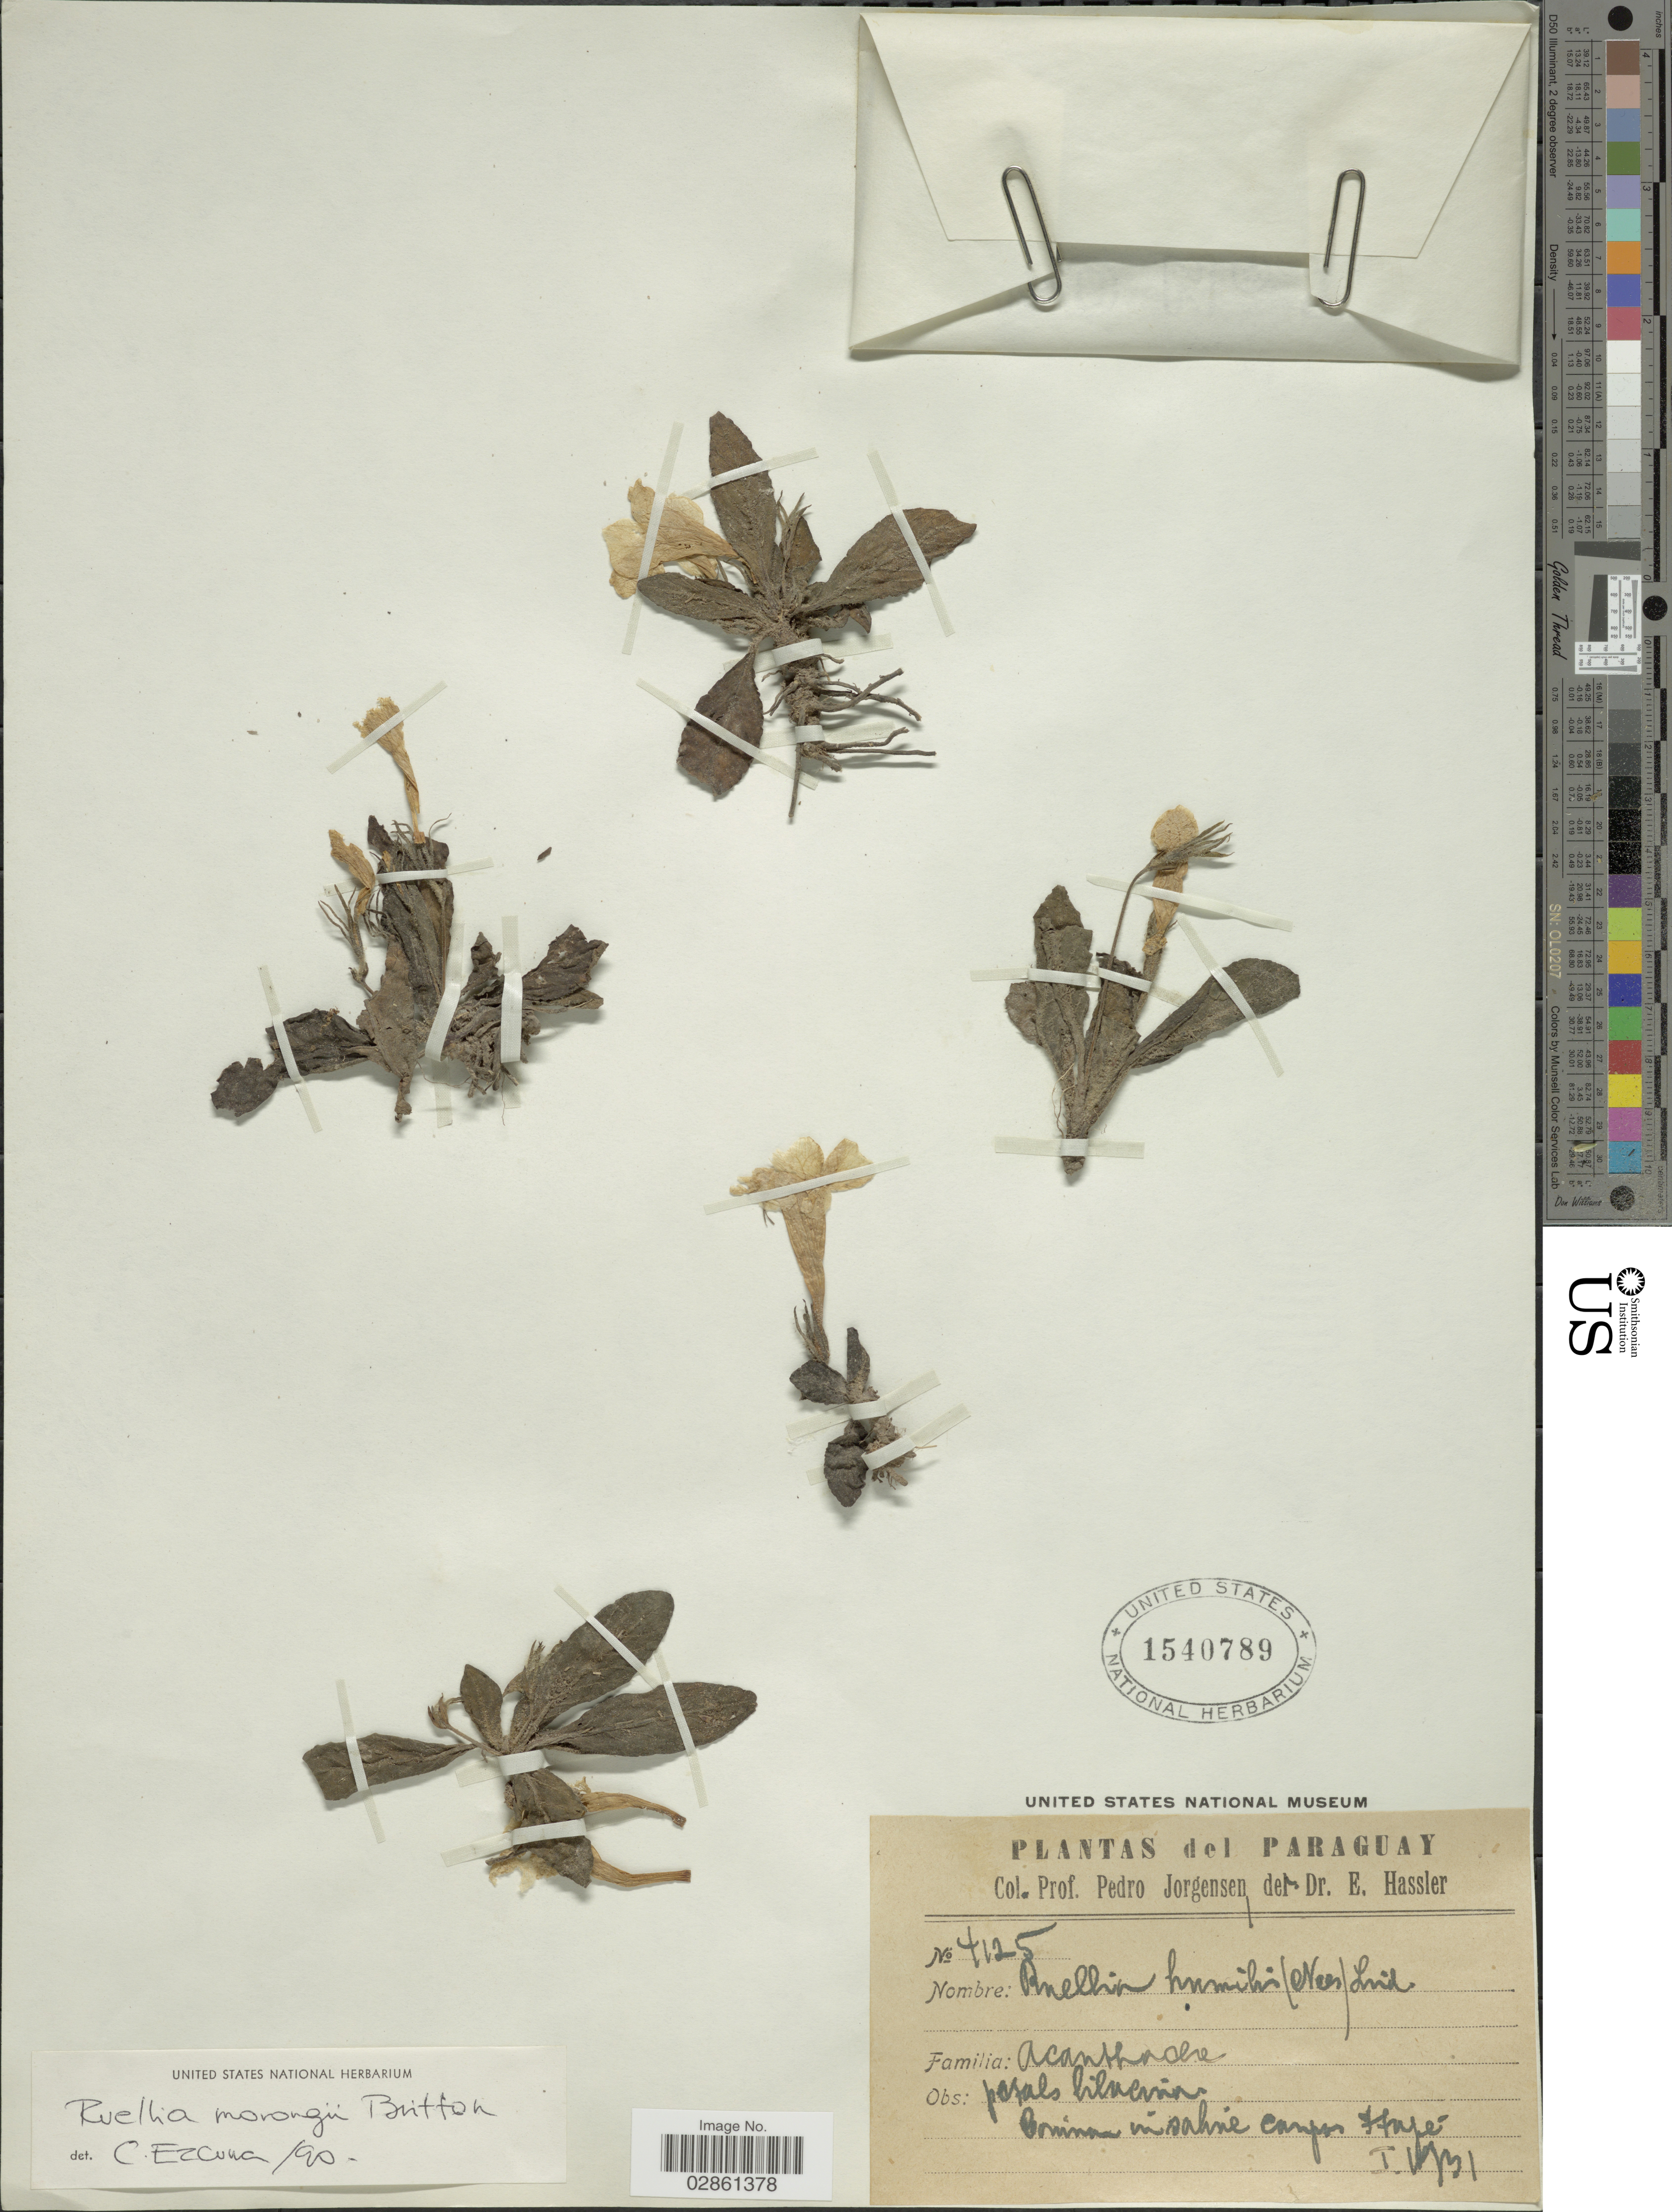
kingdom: Plantae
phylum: Tracheophyta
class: Magnoliopsida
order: Lamiales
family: Acanthaceae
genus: Ruellia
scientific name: Ruellia morongii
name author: Britton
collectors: P. Jörgensen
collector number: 4125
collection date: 1931-01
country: Paraguay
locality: Itapé.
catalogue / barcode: US 1540789